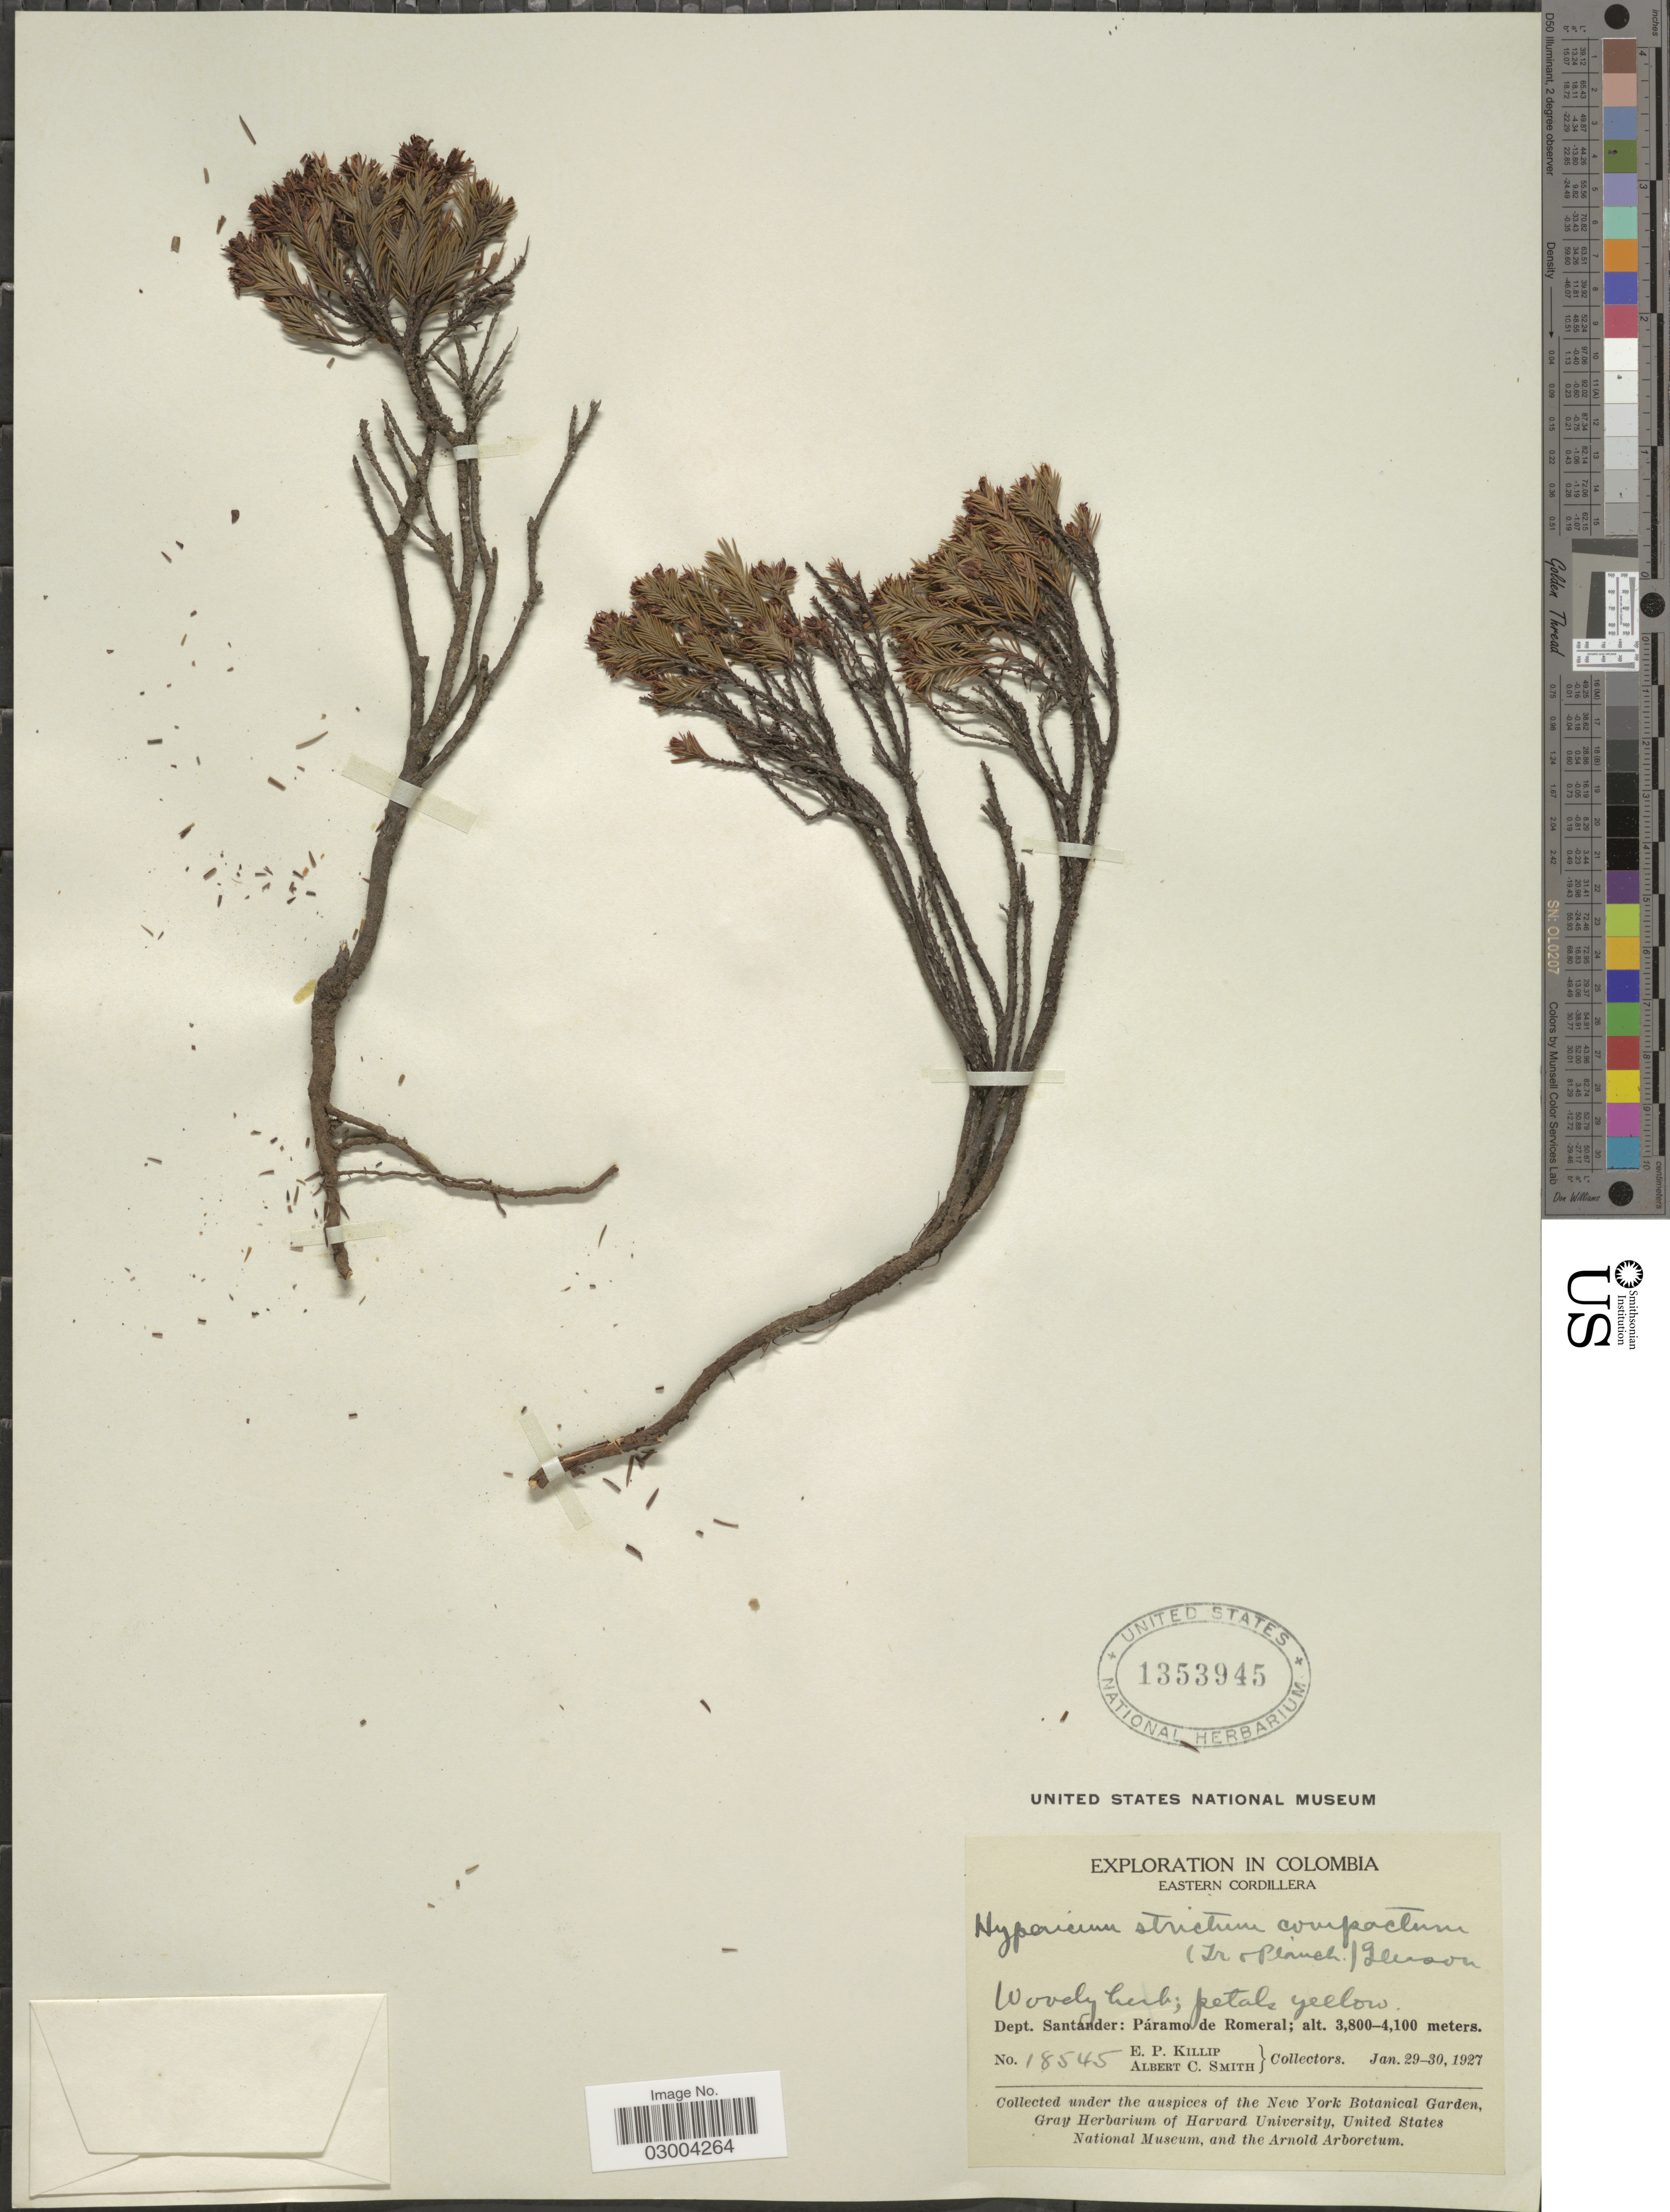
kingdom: Plantae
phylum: Tracheophyta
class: Magnoliopsida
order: Malpighiales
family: Hypericaceae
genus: Hypericum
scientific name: Hypericum marahuacanum subsp. compactum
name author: (Triana & Planch.) N. Robson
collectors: E. P. Killip & A. C. Smith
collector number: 18545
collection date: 1927-01-29/1927-01-30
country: Colombia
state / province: Santander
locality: Eastern Cordillera. Dept. Santander: Páramo de Romeral.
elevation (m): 3800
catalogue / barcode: US 1353945